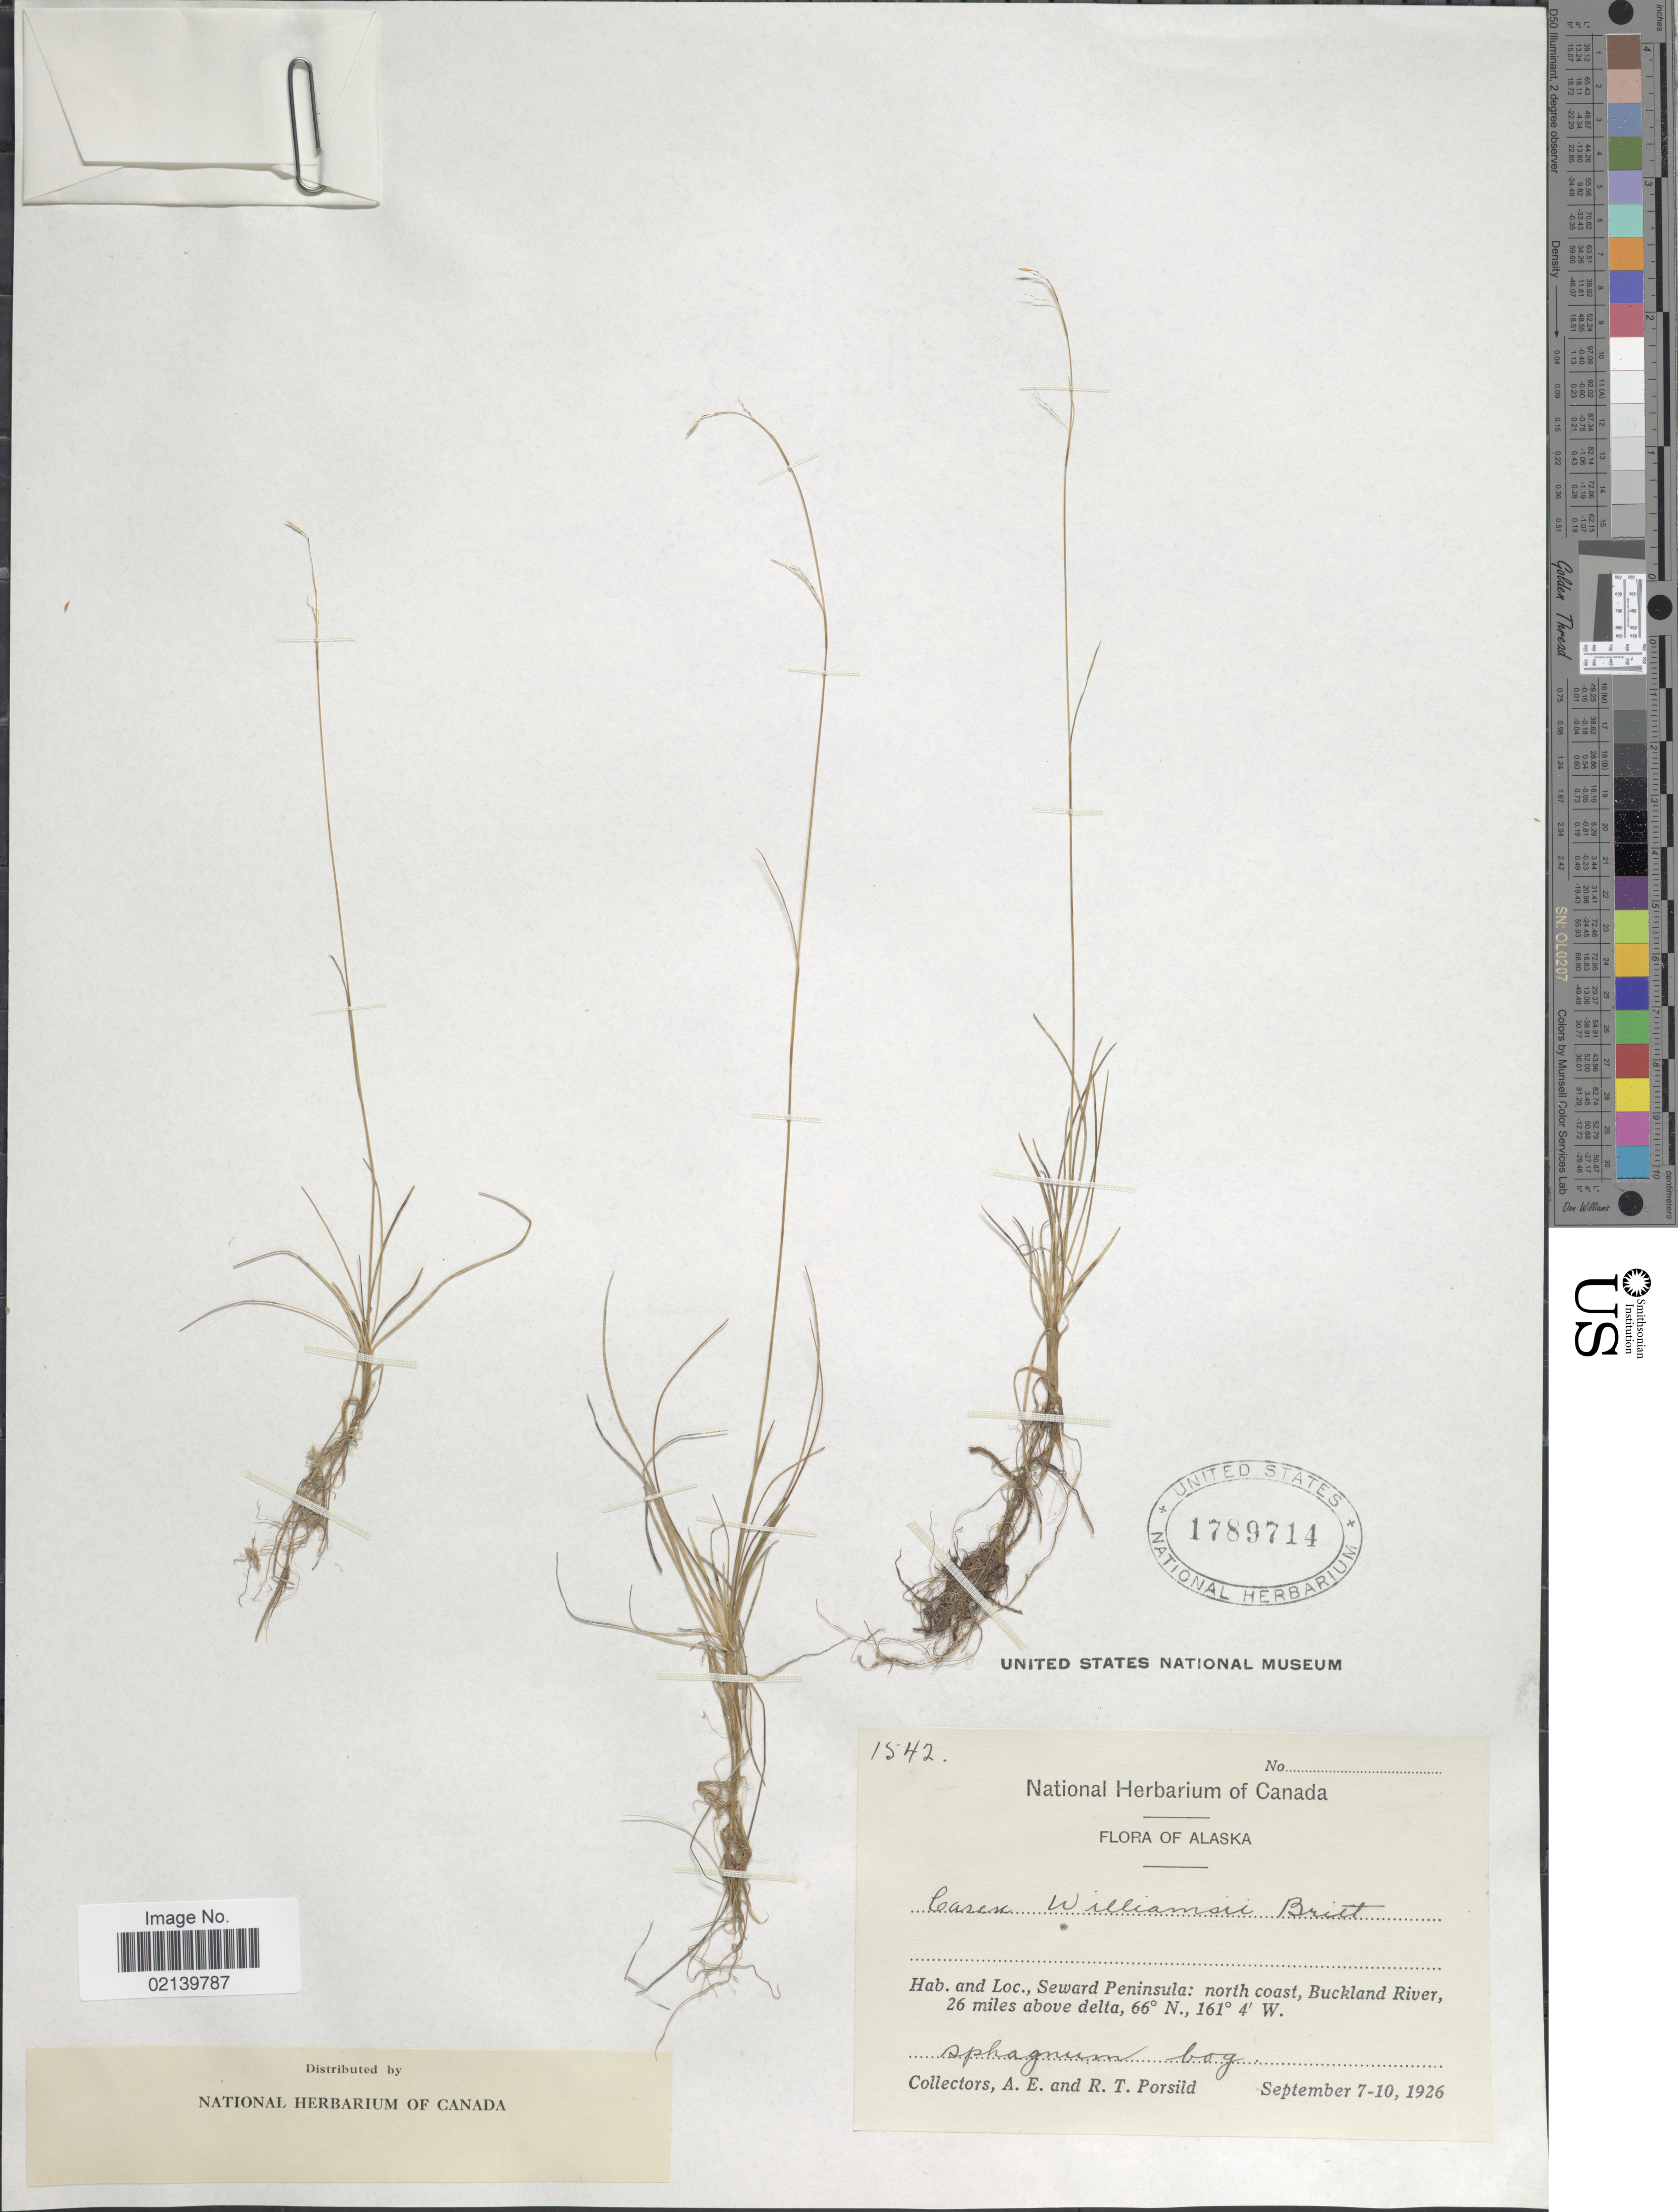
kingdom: Plantae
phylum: Tracheophyta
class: Liliopsida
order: Poales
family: Cyperaceae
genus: Carex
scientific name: Carex williamsii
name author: Britton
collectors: A. E. Porsild & R. T. Porsild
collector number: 1542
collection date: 1926-09-07/1926-09-10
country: United States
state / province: Alaska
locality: Alaska, Seward Peninsula: north coast, Buckland River, 26 miles above delta.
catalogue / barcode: US 1789714